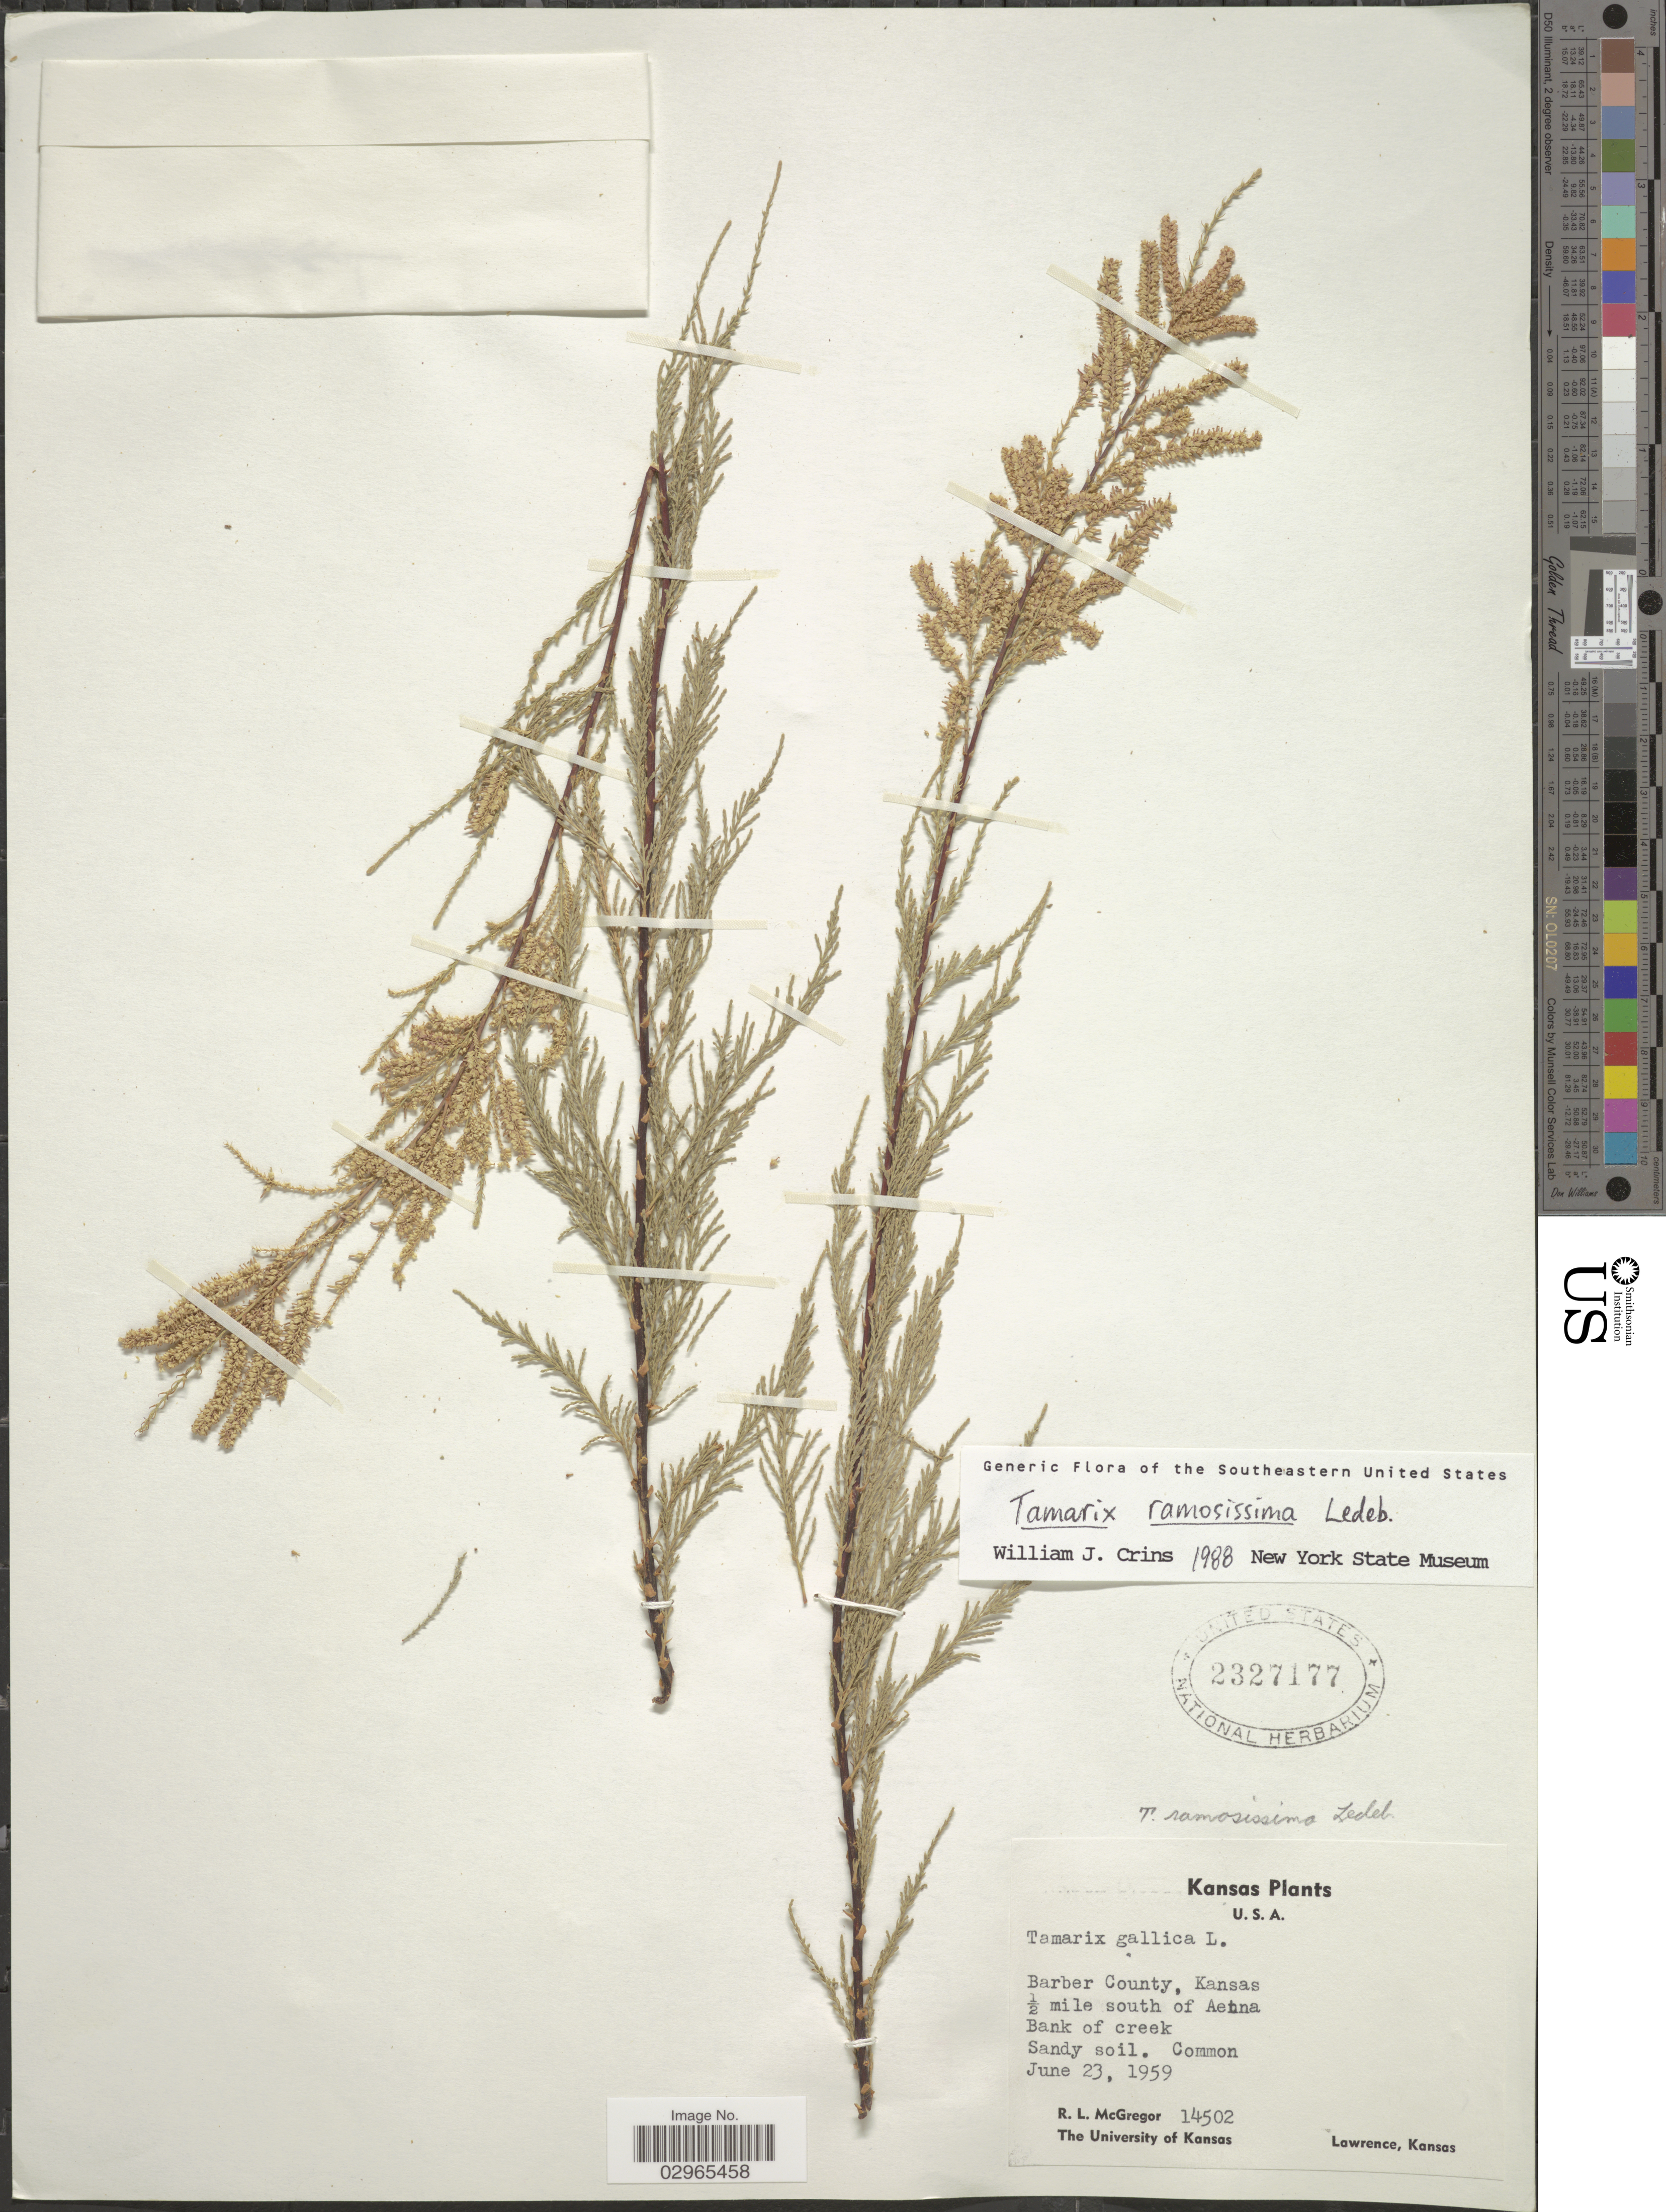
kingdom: Plantae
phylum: Tracheophyta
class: Magnoliopsida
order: Caryophyllales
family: Tamaricaceae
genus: Tamarix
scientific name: Tamarix ramosissima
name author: Ledeb.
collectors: R. McGregor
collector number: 14502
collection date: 1959-06-23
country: United States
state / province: Kansas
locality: U.S.A. Barber County, ½ mile south of Aetna. Bank of creek.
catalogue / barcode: US 2327177